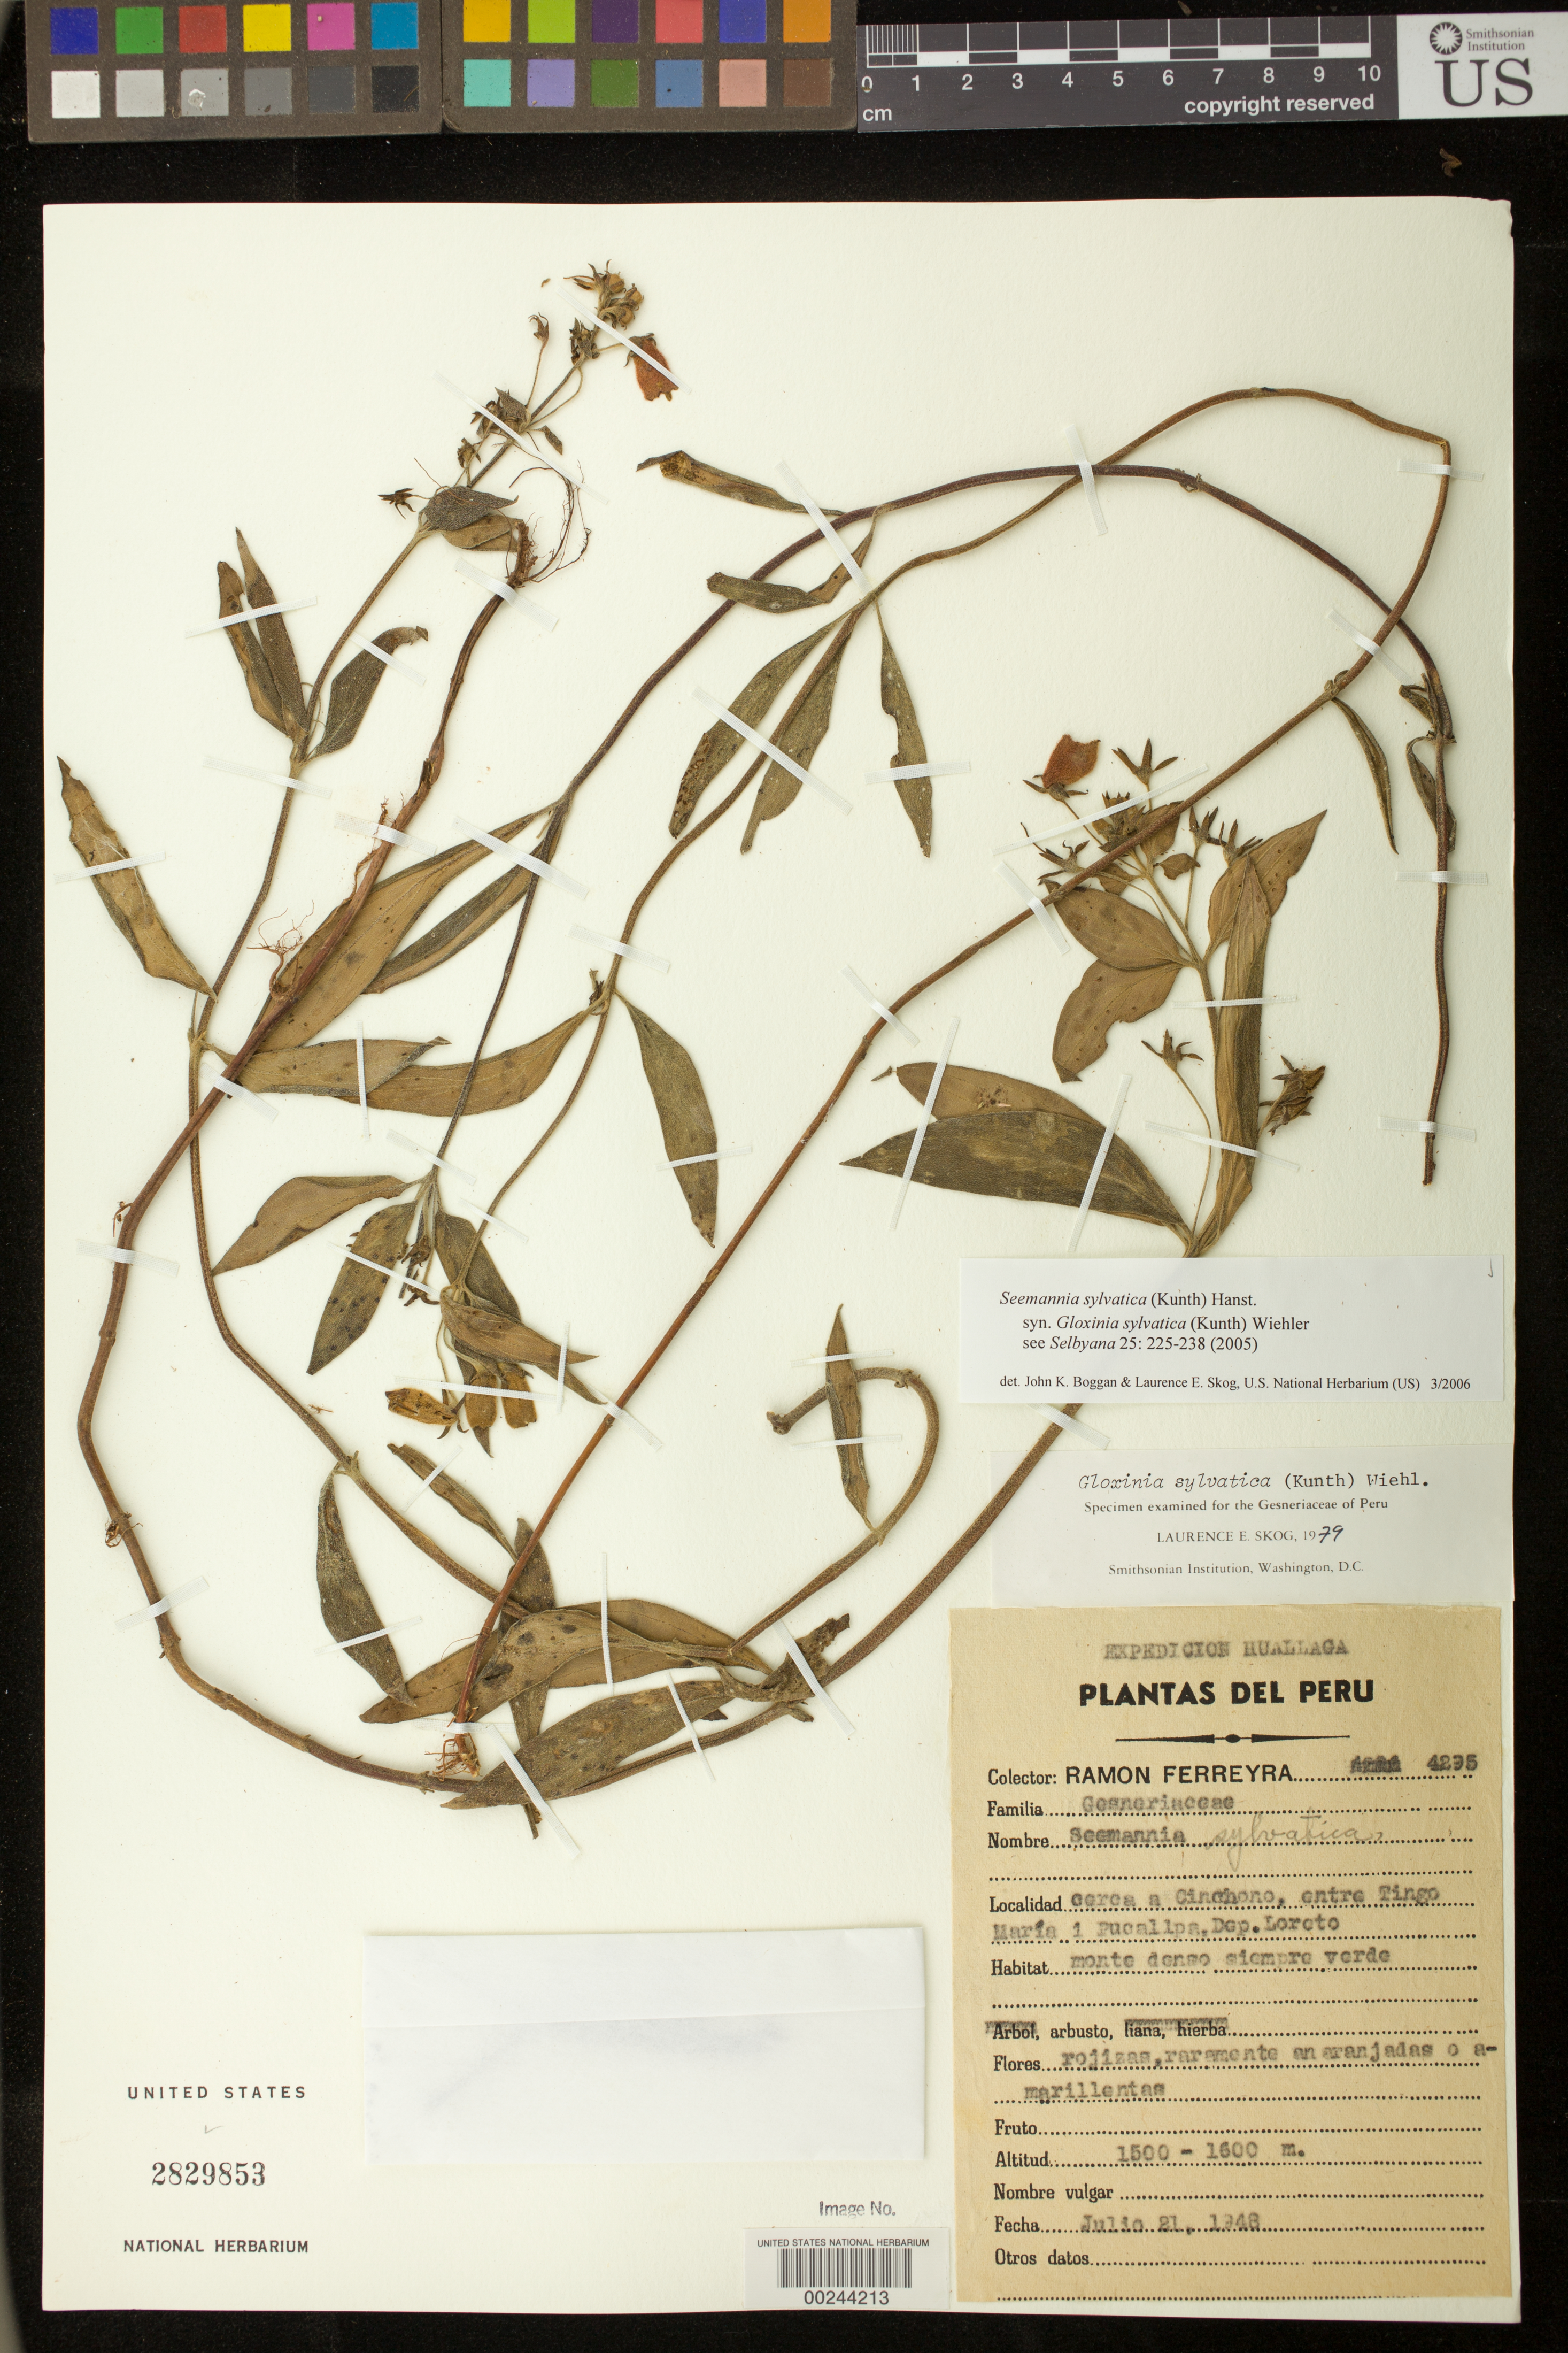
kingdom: Plantae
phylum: Tracheophyta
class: Magnoliopsida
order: Lamiales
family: Gesneriaceae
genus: Seemannia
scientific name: Seemannia sylvatica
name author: (Kunth) Hanst.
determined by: Boggan, J. K.; Skog, L. E.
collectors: R. A. Ferreyra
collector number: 4295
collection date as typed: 21 Jul 1948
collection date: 1948-07-21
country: Peru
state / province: Loreto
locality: Near Cinchono, between Tingo Maria and Pucallpa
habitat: Forest, dense ever green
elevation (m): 1500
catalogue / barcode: US 2829853